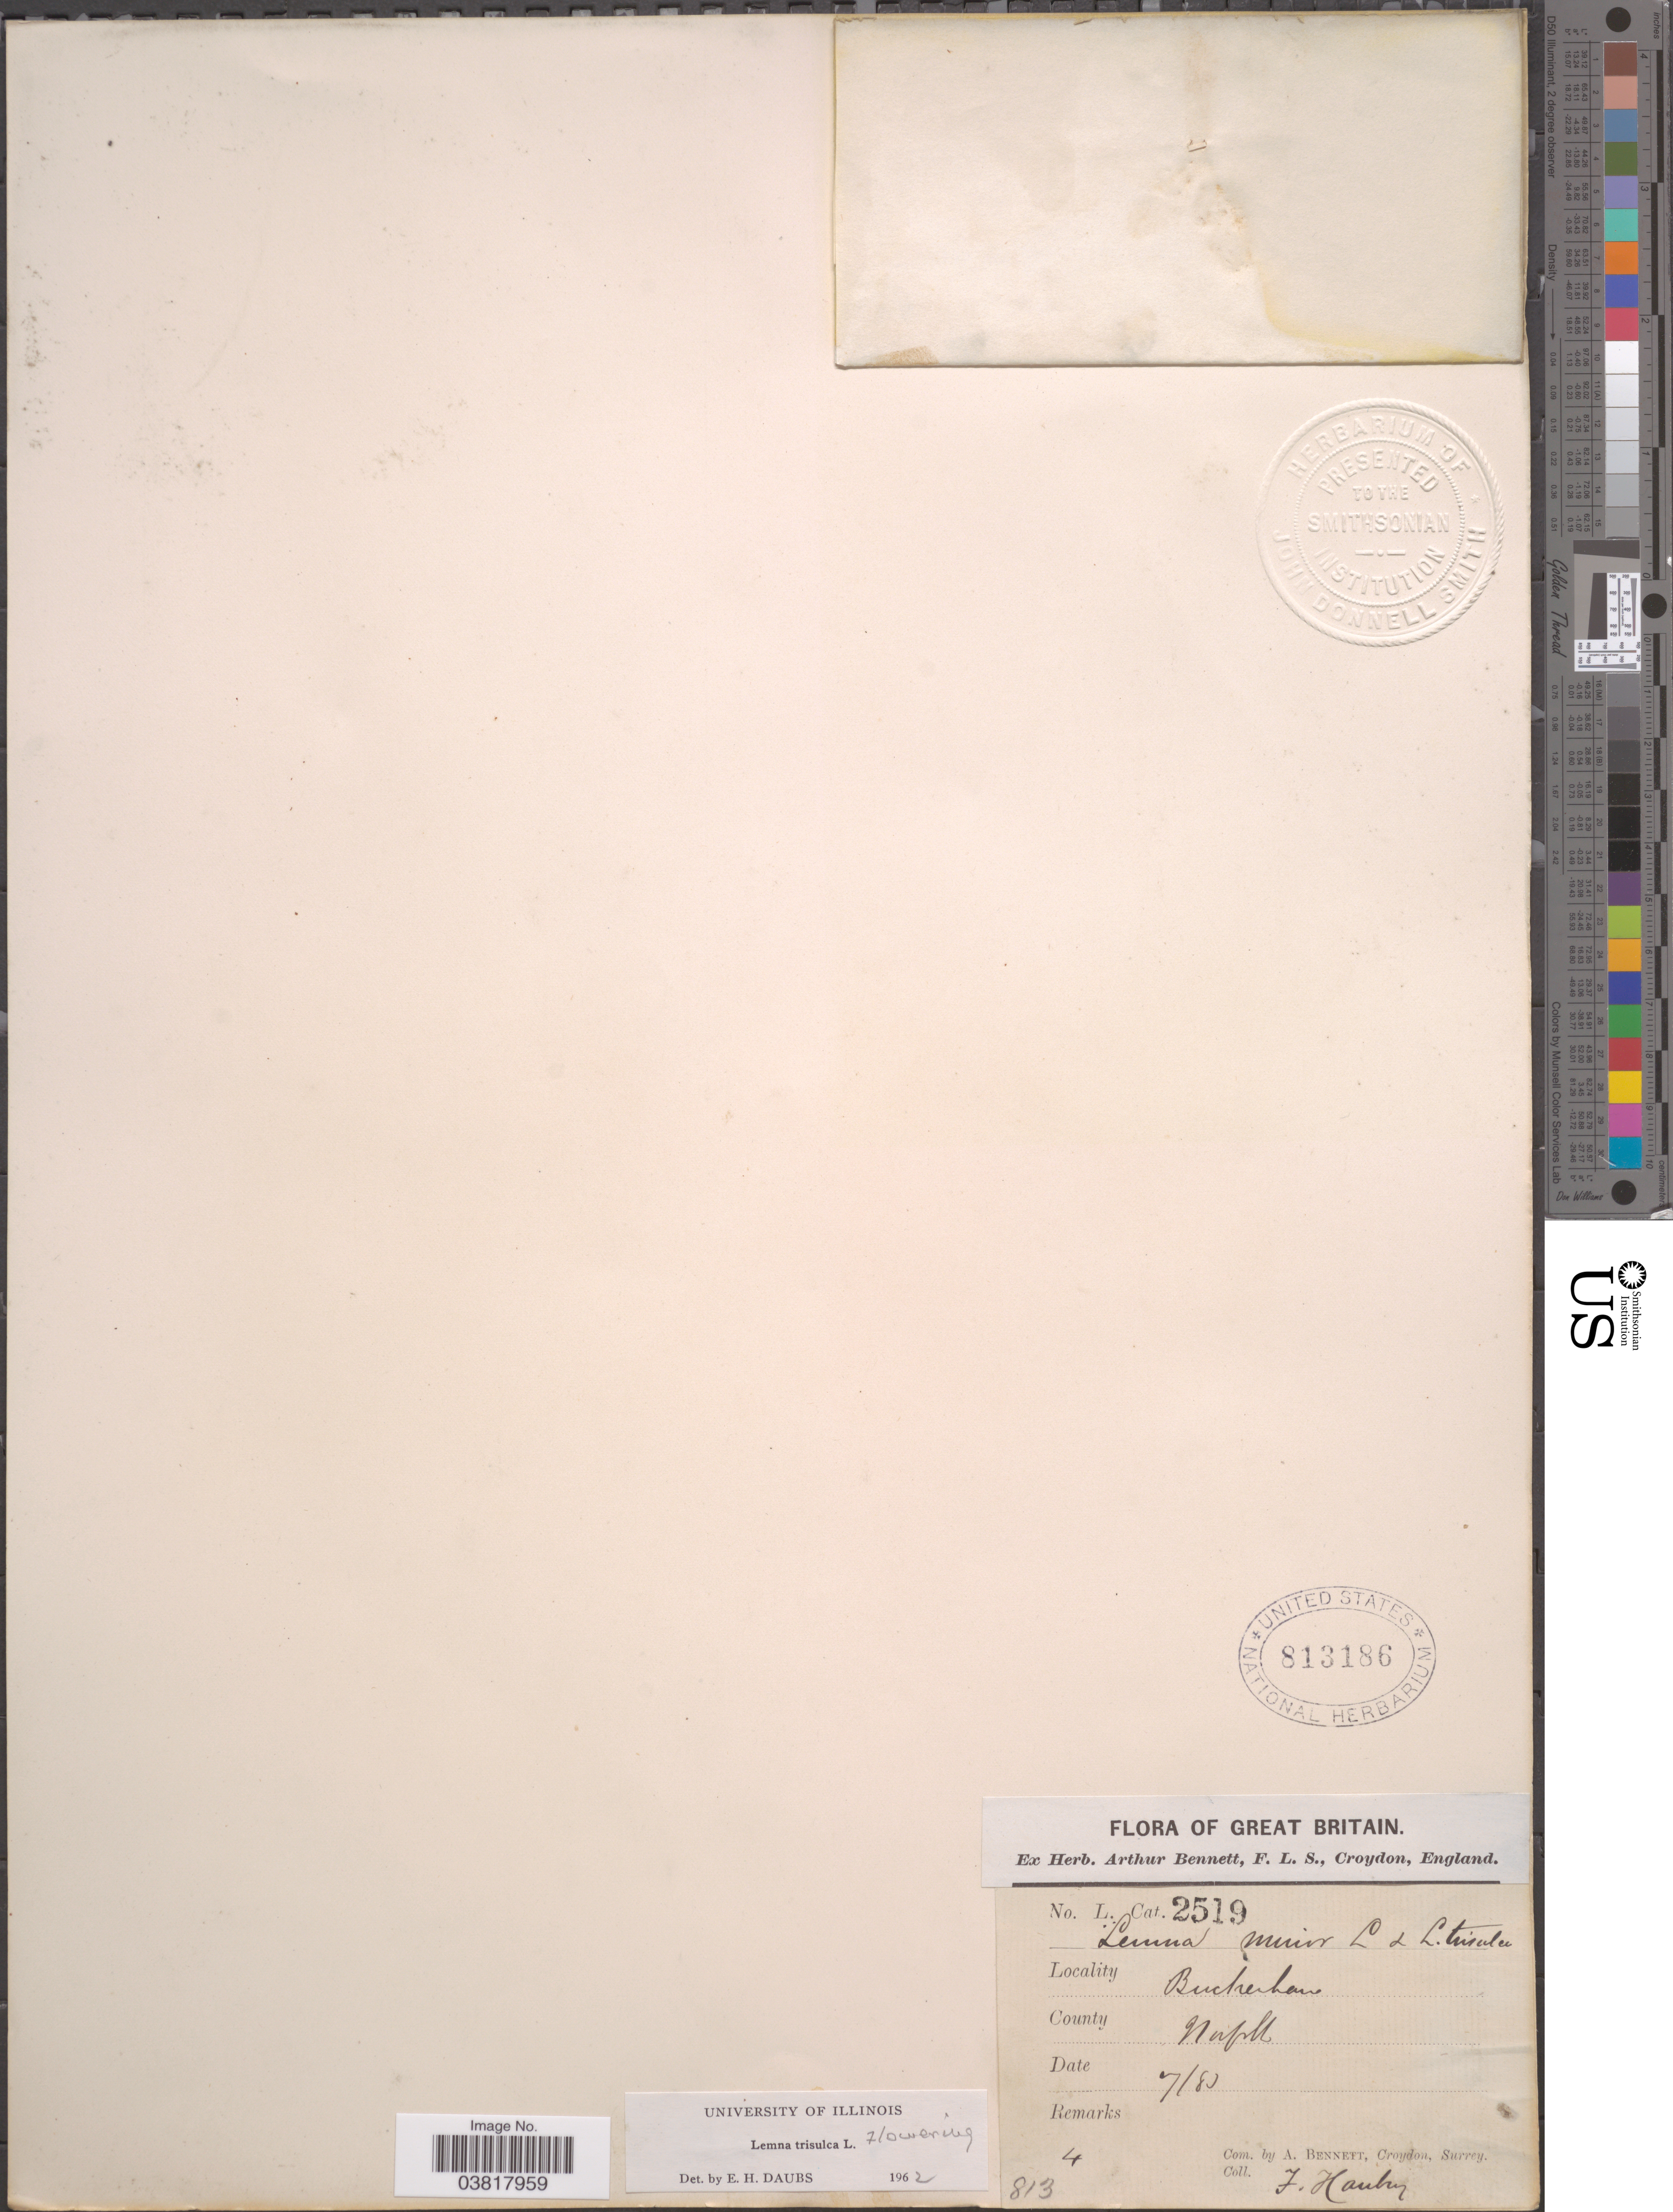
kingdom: Plantae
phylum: Tracheophyta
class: Liliopsida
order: Alismatales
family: Araceae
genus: Lemna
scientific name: Lemna trisulca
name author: L.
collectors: F. Hanbury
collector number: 2519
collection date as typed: Transcribed d/m/y: /7/83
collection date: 1883-07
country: United Kingdom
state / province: England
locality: Great Britain. Buckenham . County Norfolk.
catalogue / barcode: US 813186